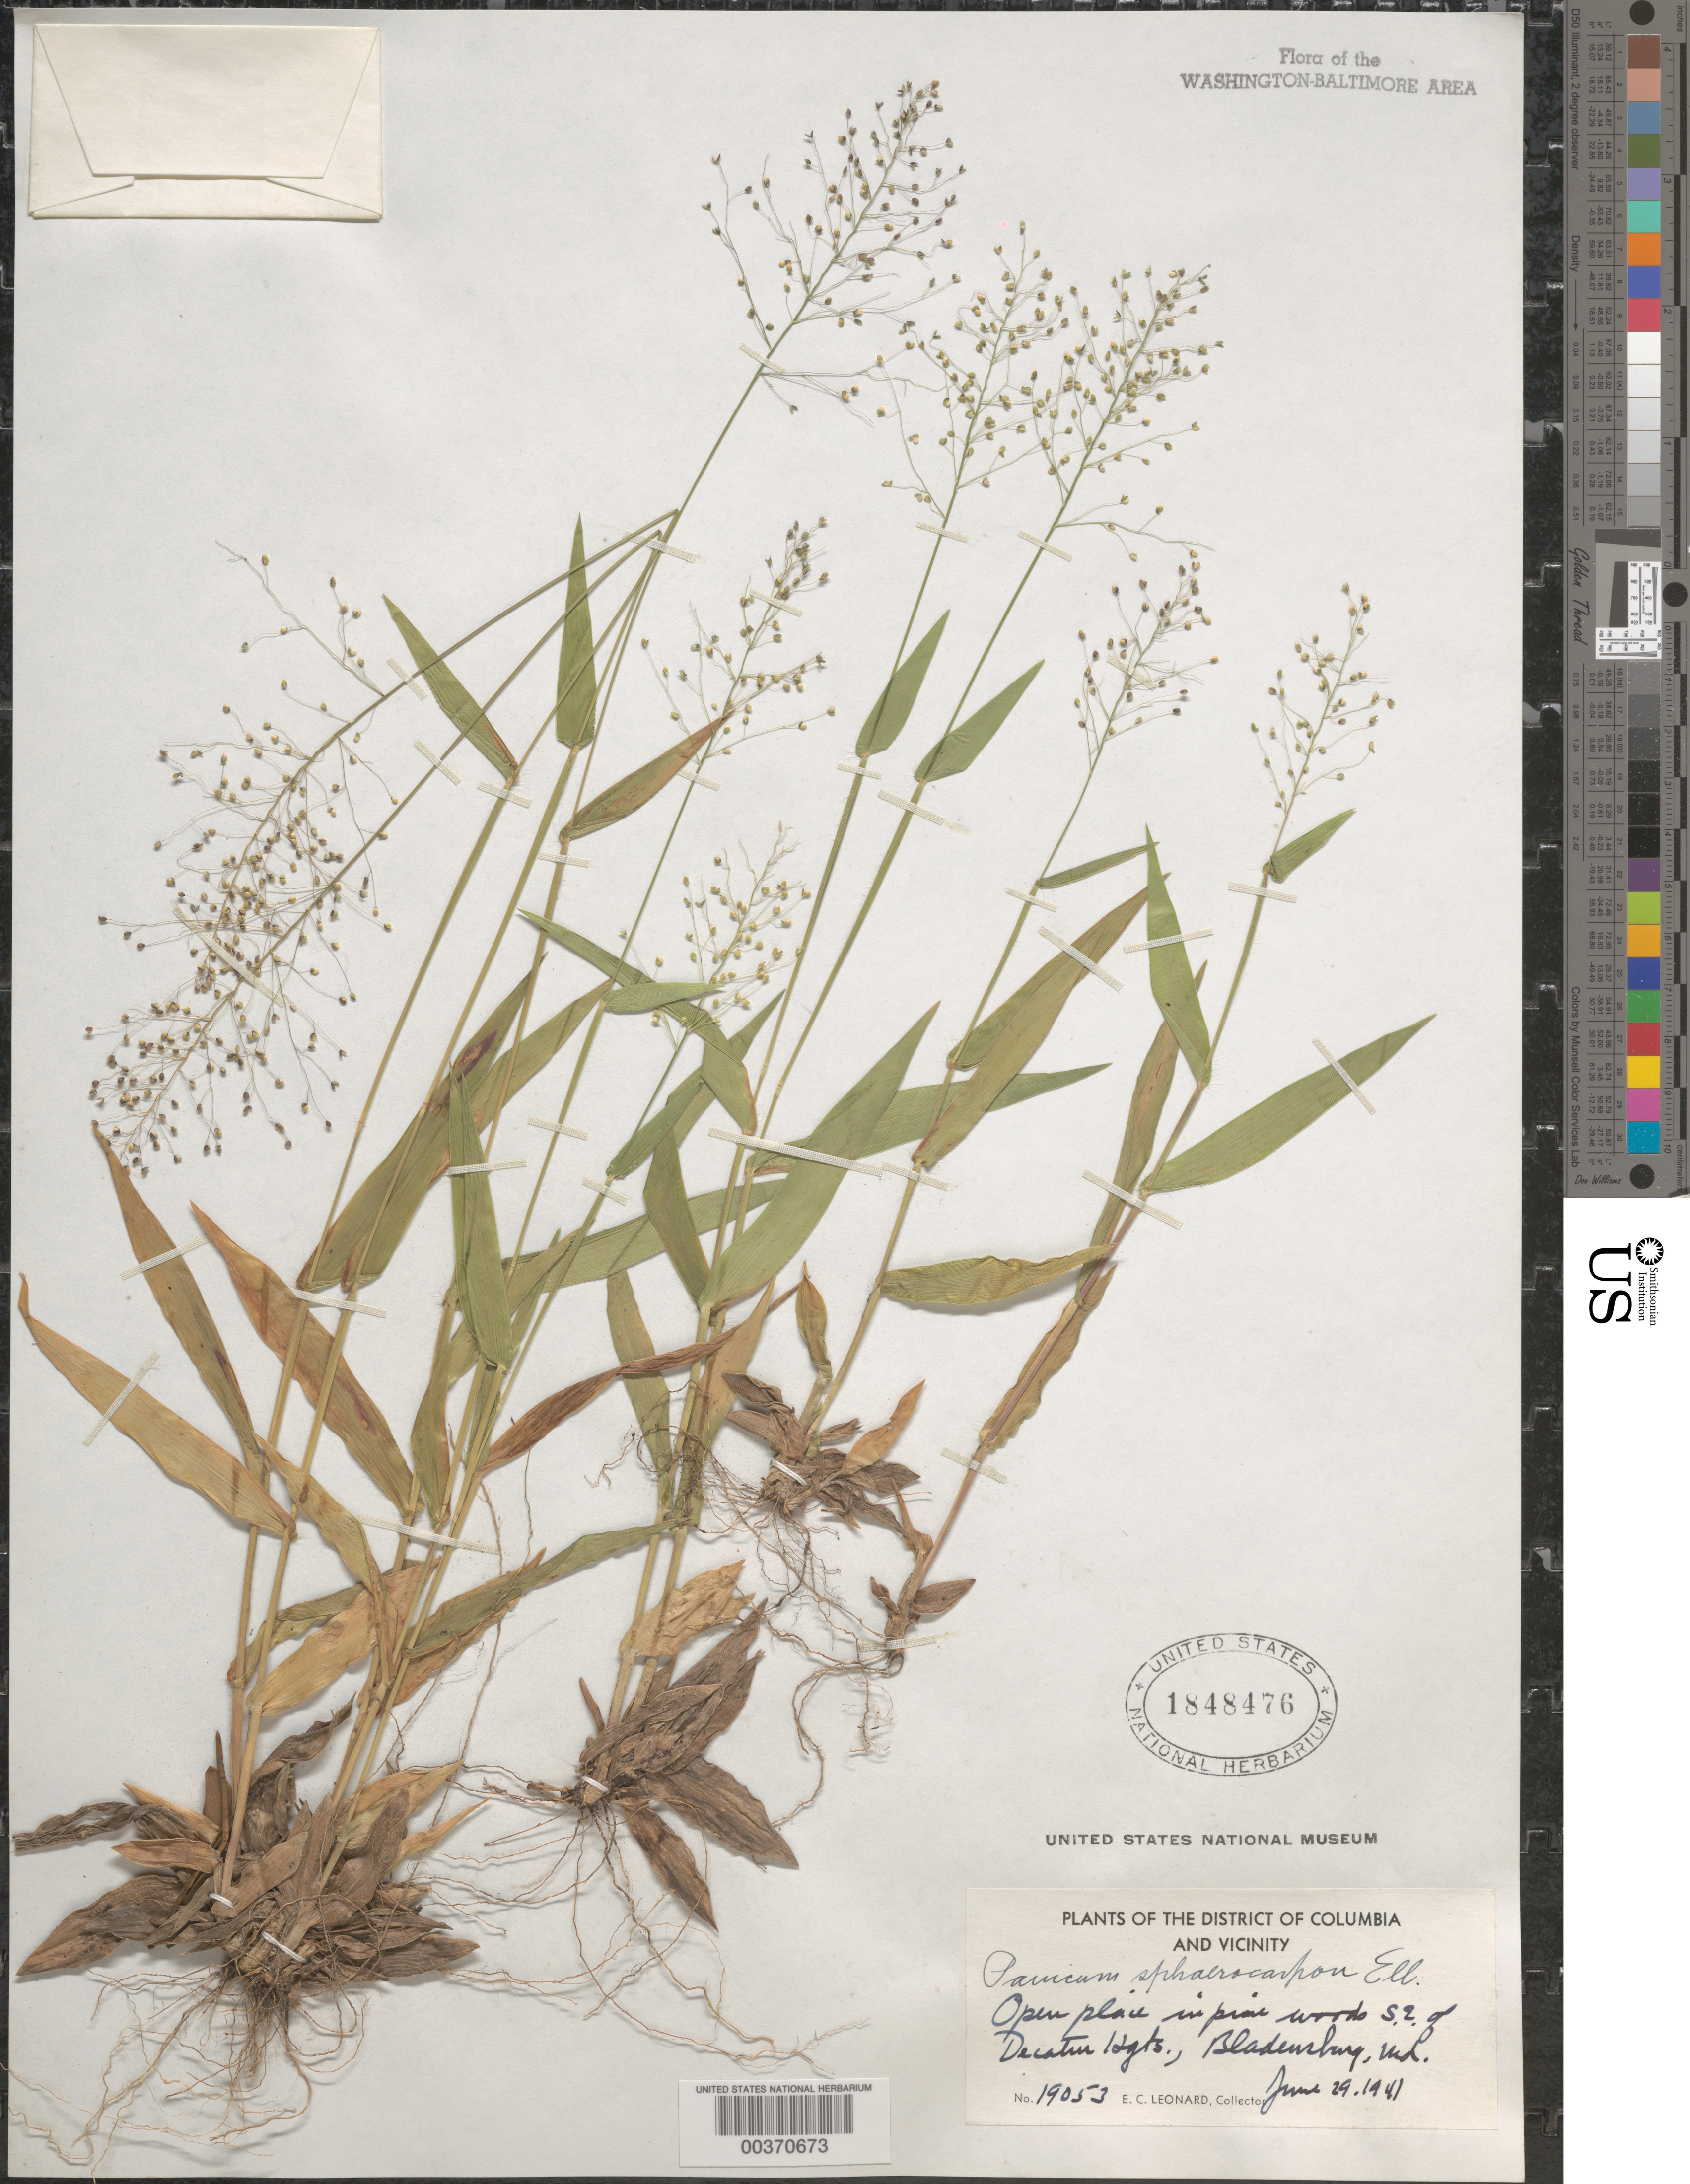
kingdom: Plantae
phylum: Tracheophyta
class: Liliopsida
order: Poales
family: Poaceae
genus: Dichanthelium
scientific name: Dichanthelium sphaerocarpon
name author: (Elliott) Gould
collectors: E. C. Leonard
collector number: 19053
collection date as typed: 29 Jun 1941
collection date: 1941-06-29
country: United States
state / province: Maryland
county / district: Prince George's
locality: Southeast of Decatur Heights, Bladensburg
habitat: Open place in pine woods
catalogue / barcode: US 1848476